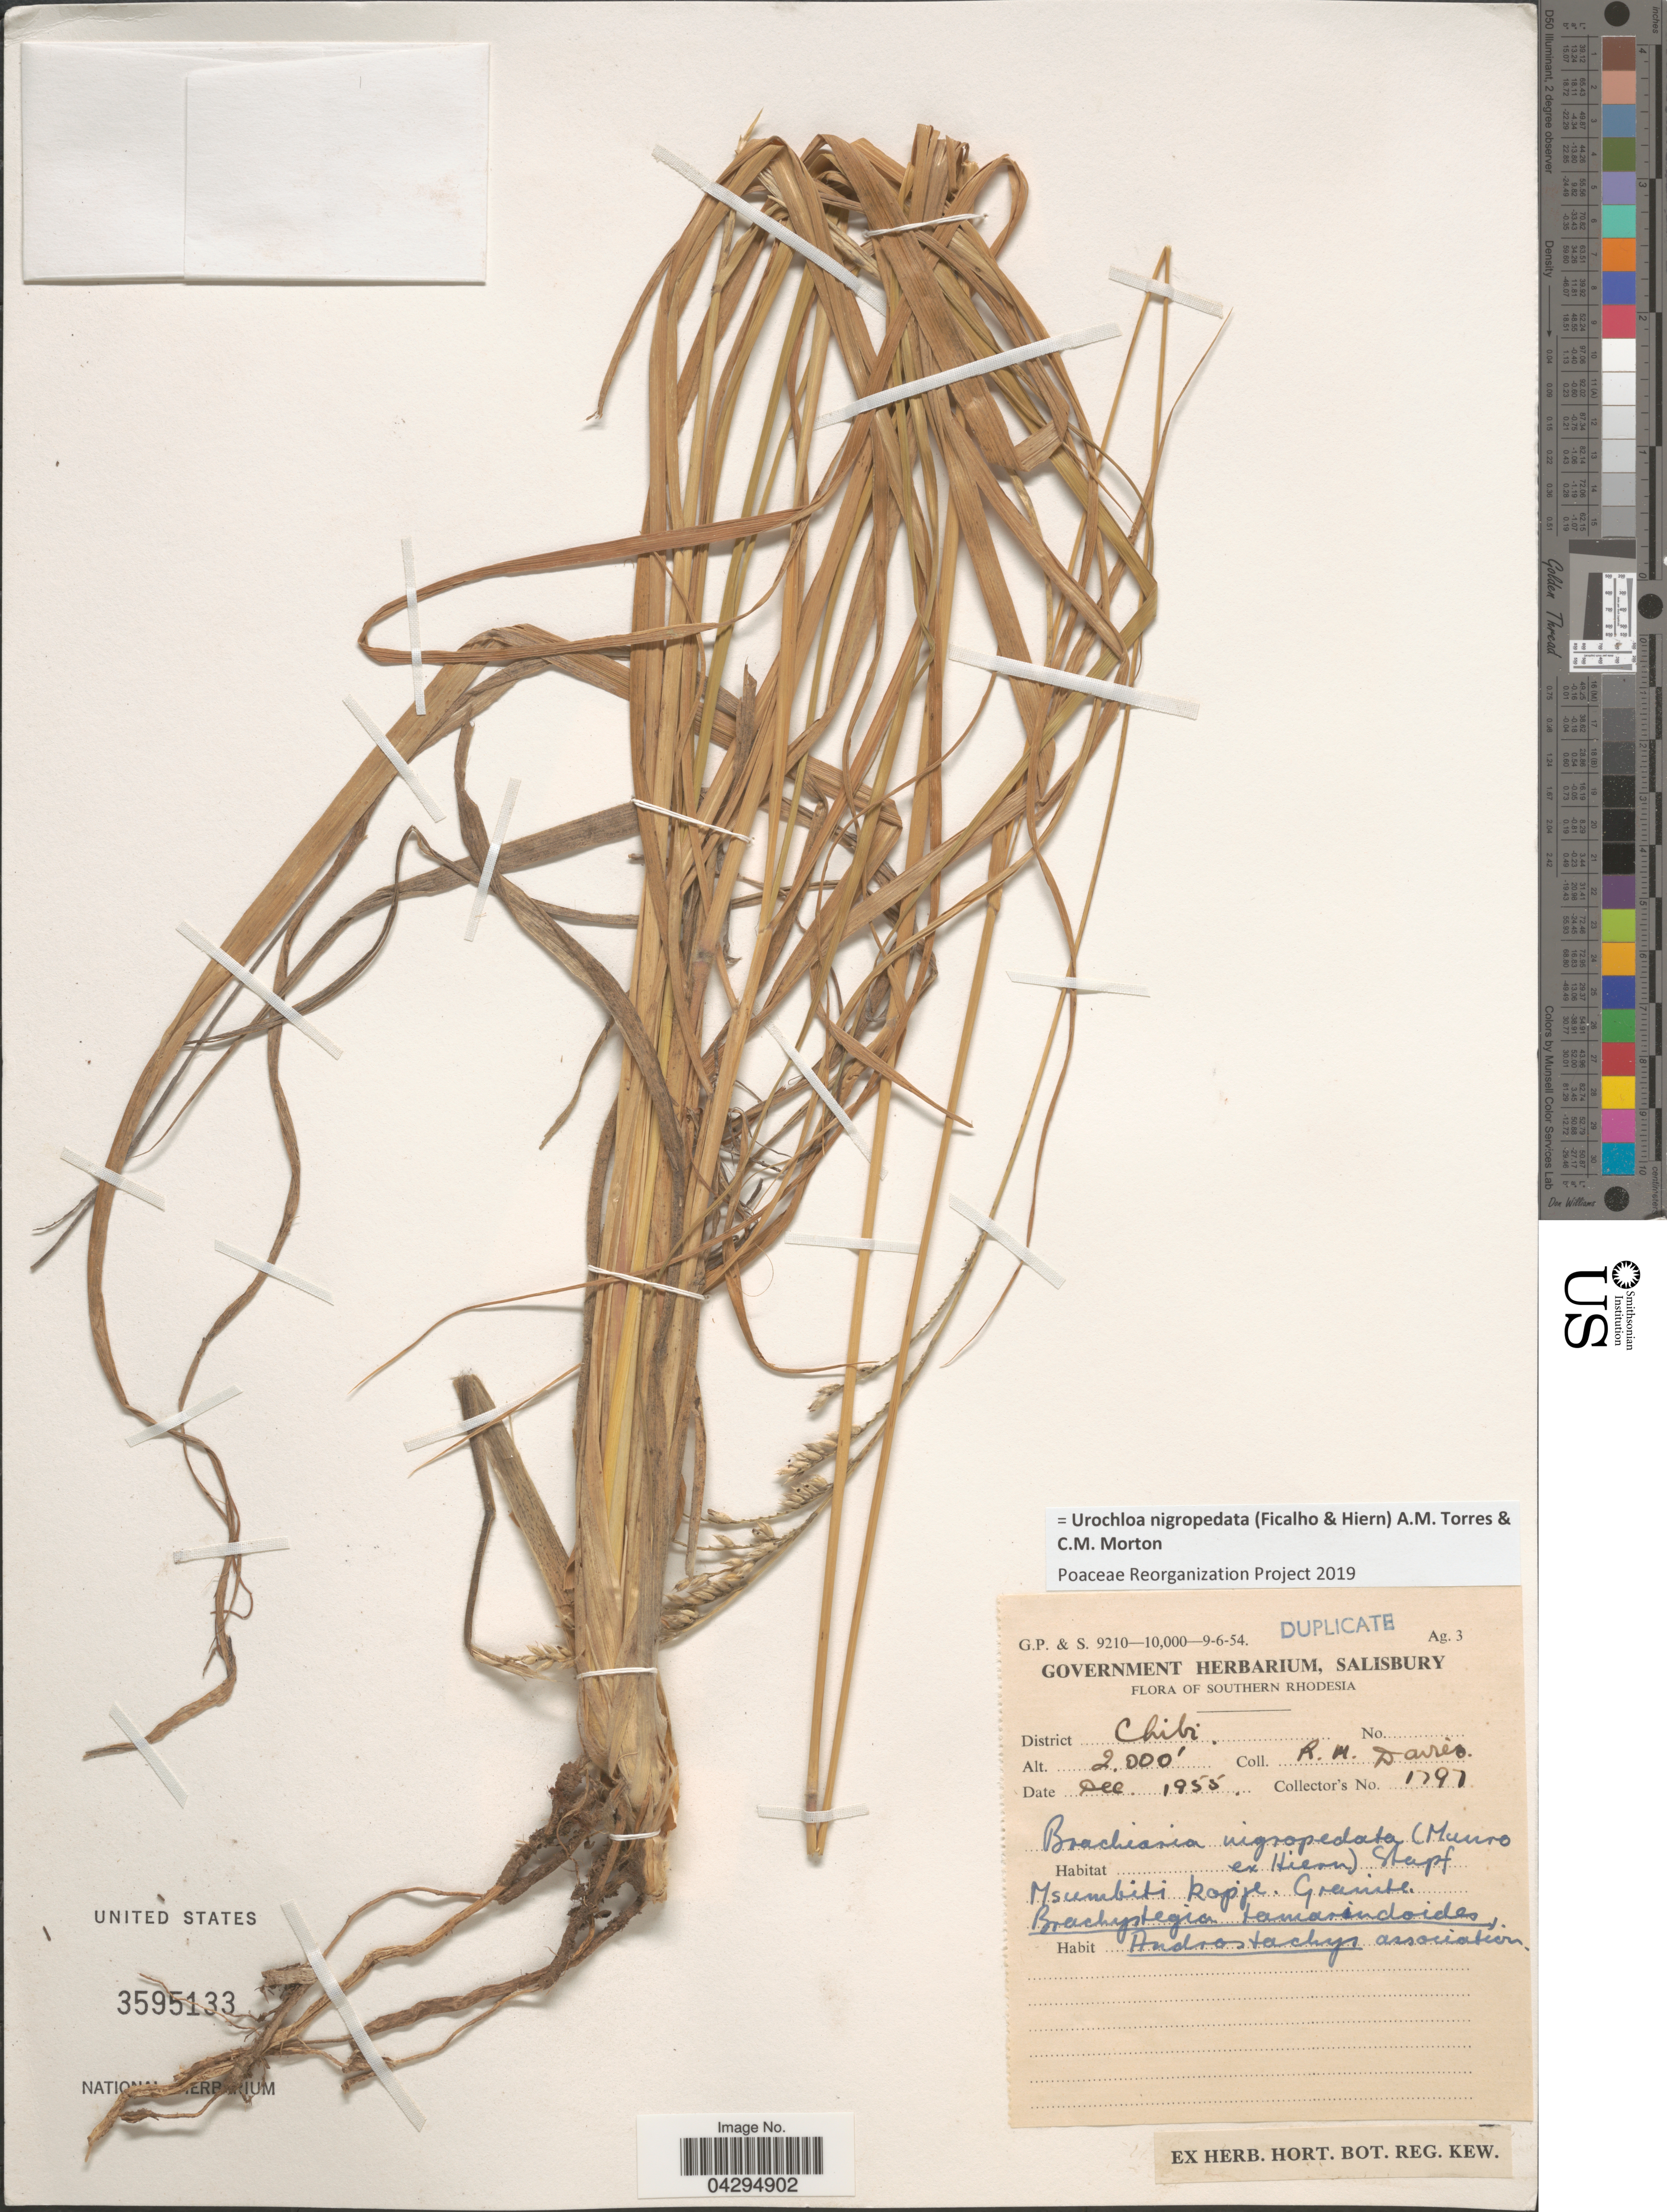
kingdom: Plantae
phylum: Tracheophyta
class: Liliopsida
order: Poales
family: Poaceae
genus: Urochloa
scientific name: Urochloa nigropedata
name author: (Ficalho & Hiern) A.M. Torres & C.M. Morton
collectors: R. Davies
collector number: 1797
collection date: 1955-12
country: Zimbabwe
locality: Southern Rhodesia. District Chibi. Msumbiti kopje.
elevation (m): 610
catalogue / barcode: US 3595133